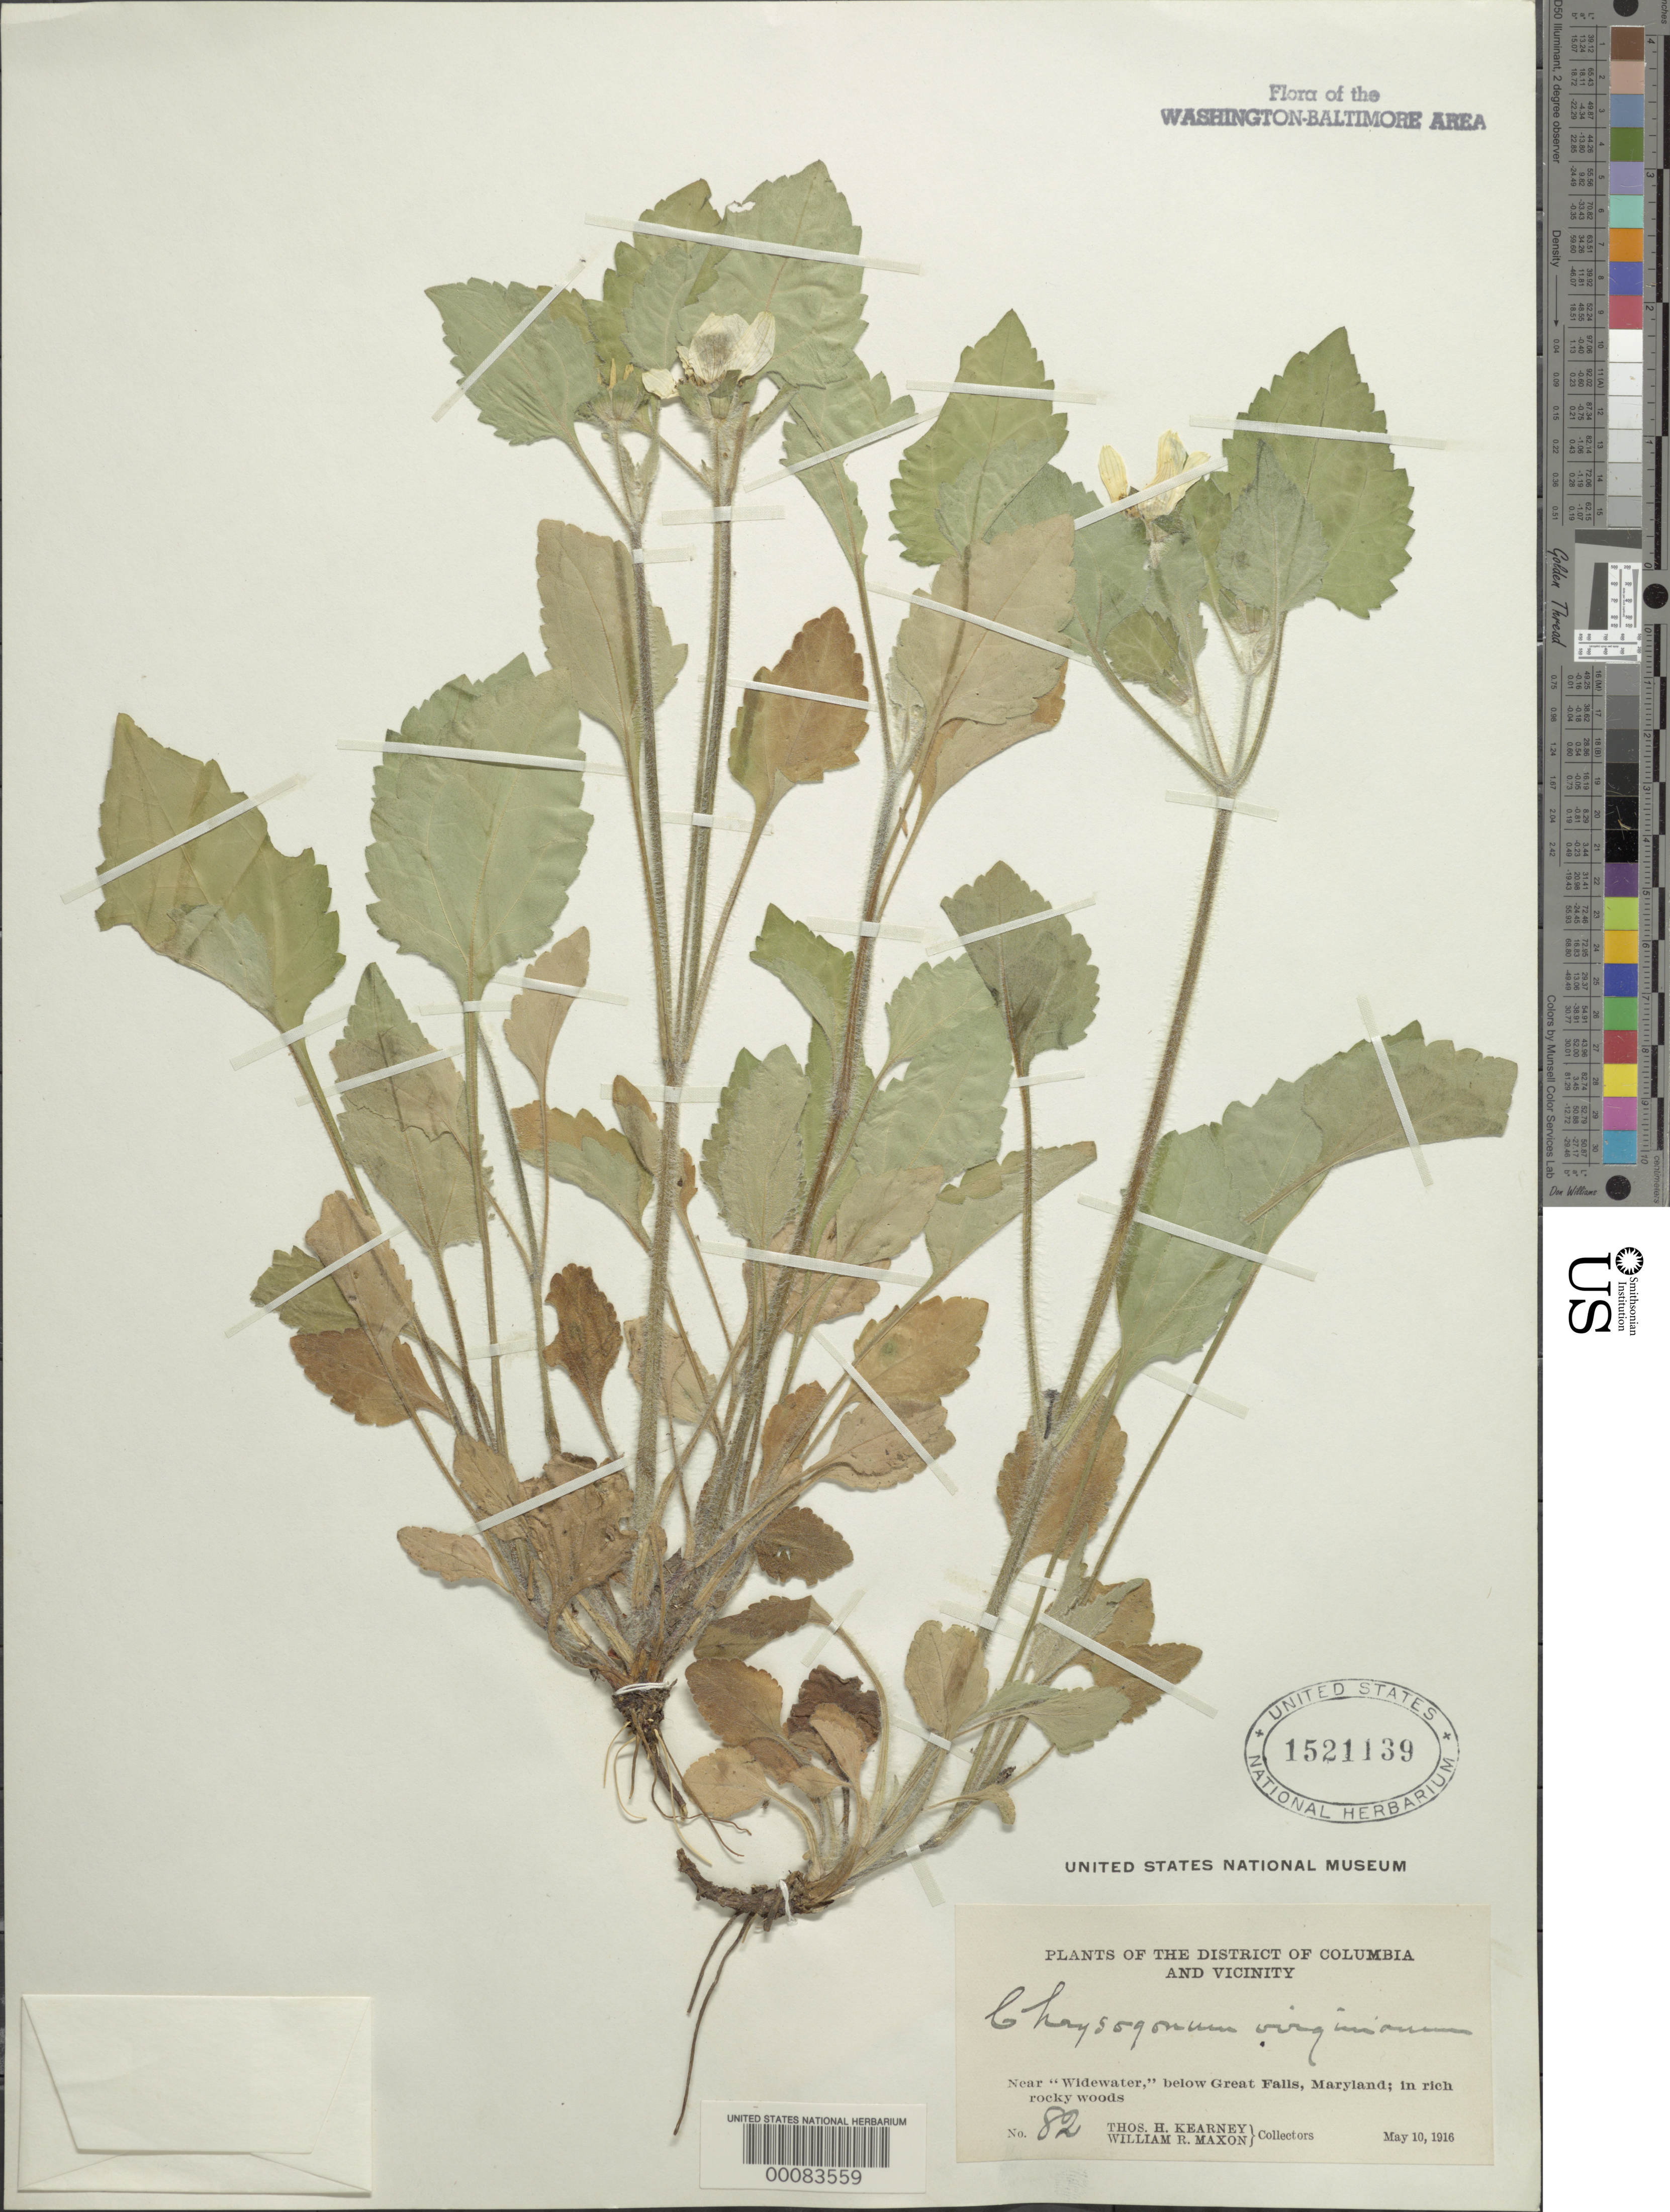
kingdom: Plantae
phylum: Tracheophyta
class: Magnoliopsida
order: Asterales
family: Asteraceae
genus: Chrysogonum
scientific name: Chrysogonum virginianum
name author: L.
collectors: T. H. Kearney & W. R. Maxon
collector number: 82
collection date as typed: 10 May 1916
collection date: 1916-05-10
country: United States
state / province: Maryland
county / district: Montgomery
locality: Near Widewater below Great Falls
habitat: Rich rocky woods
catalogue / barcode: US 1521139